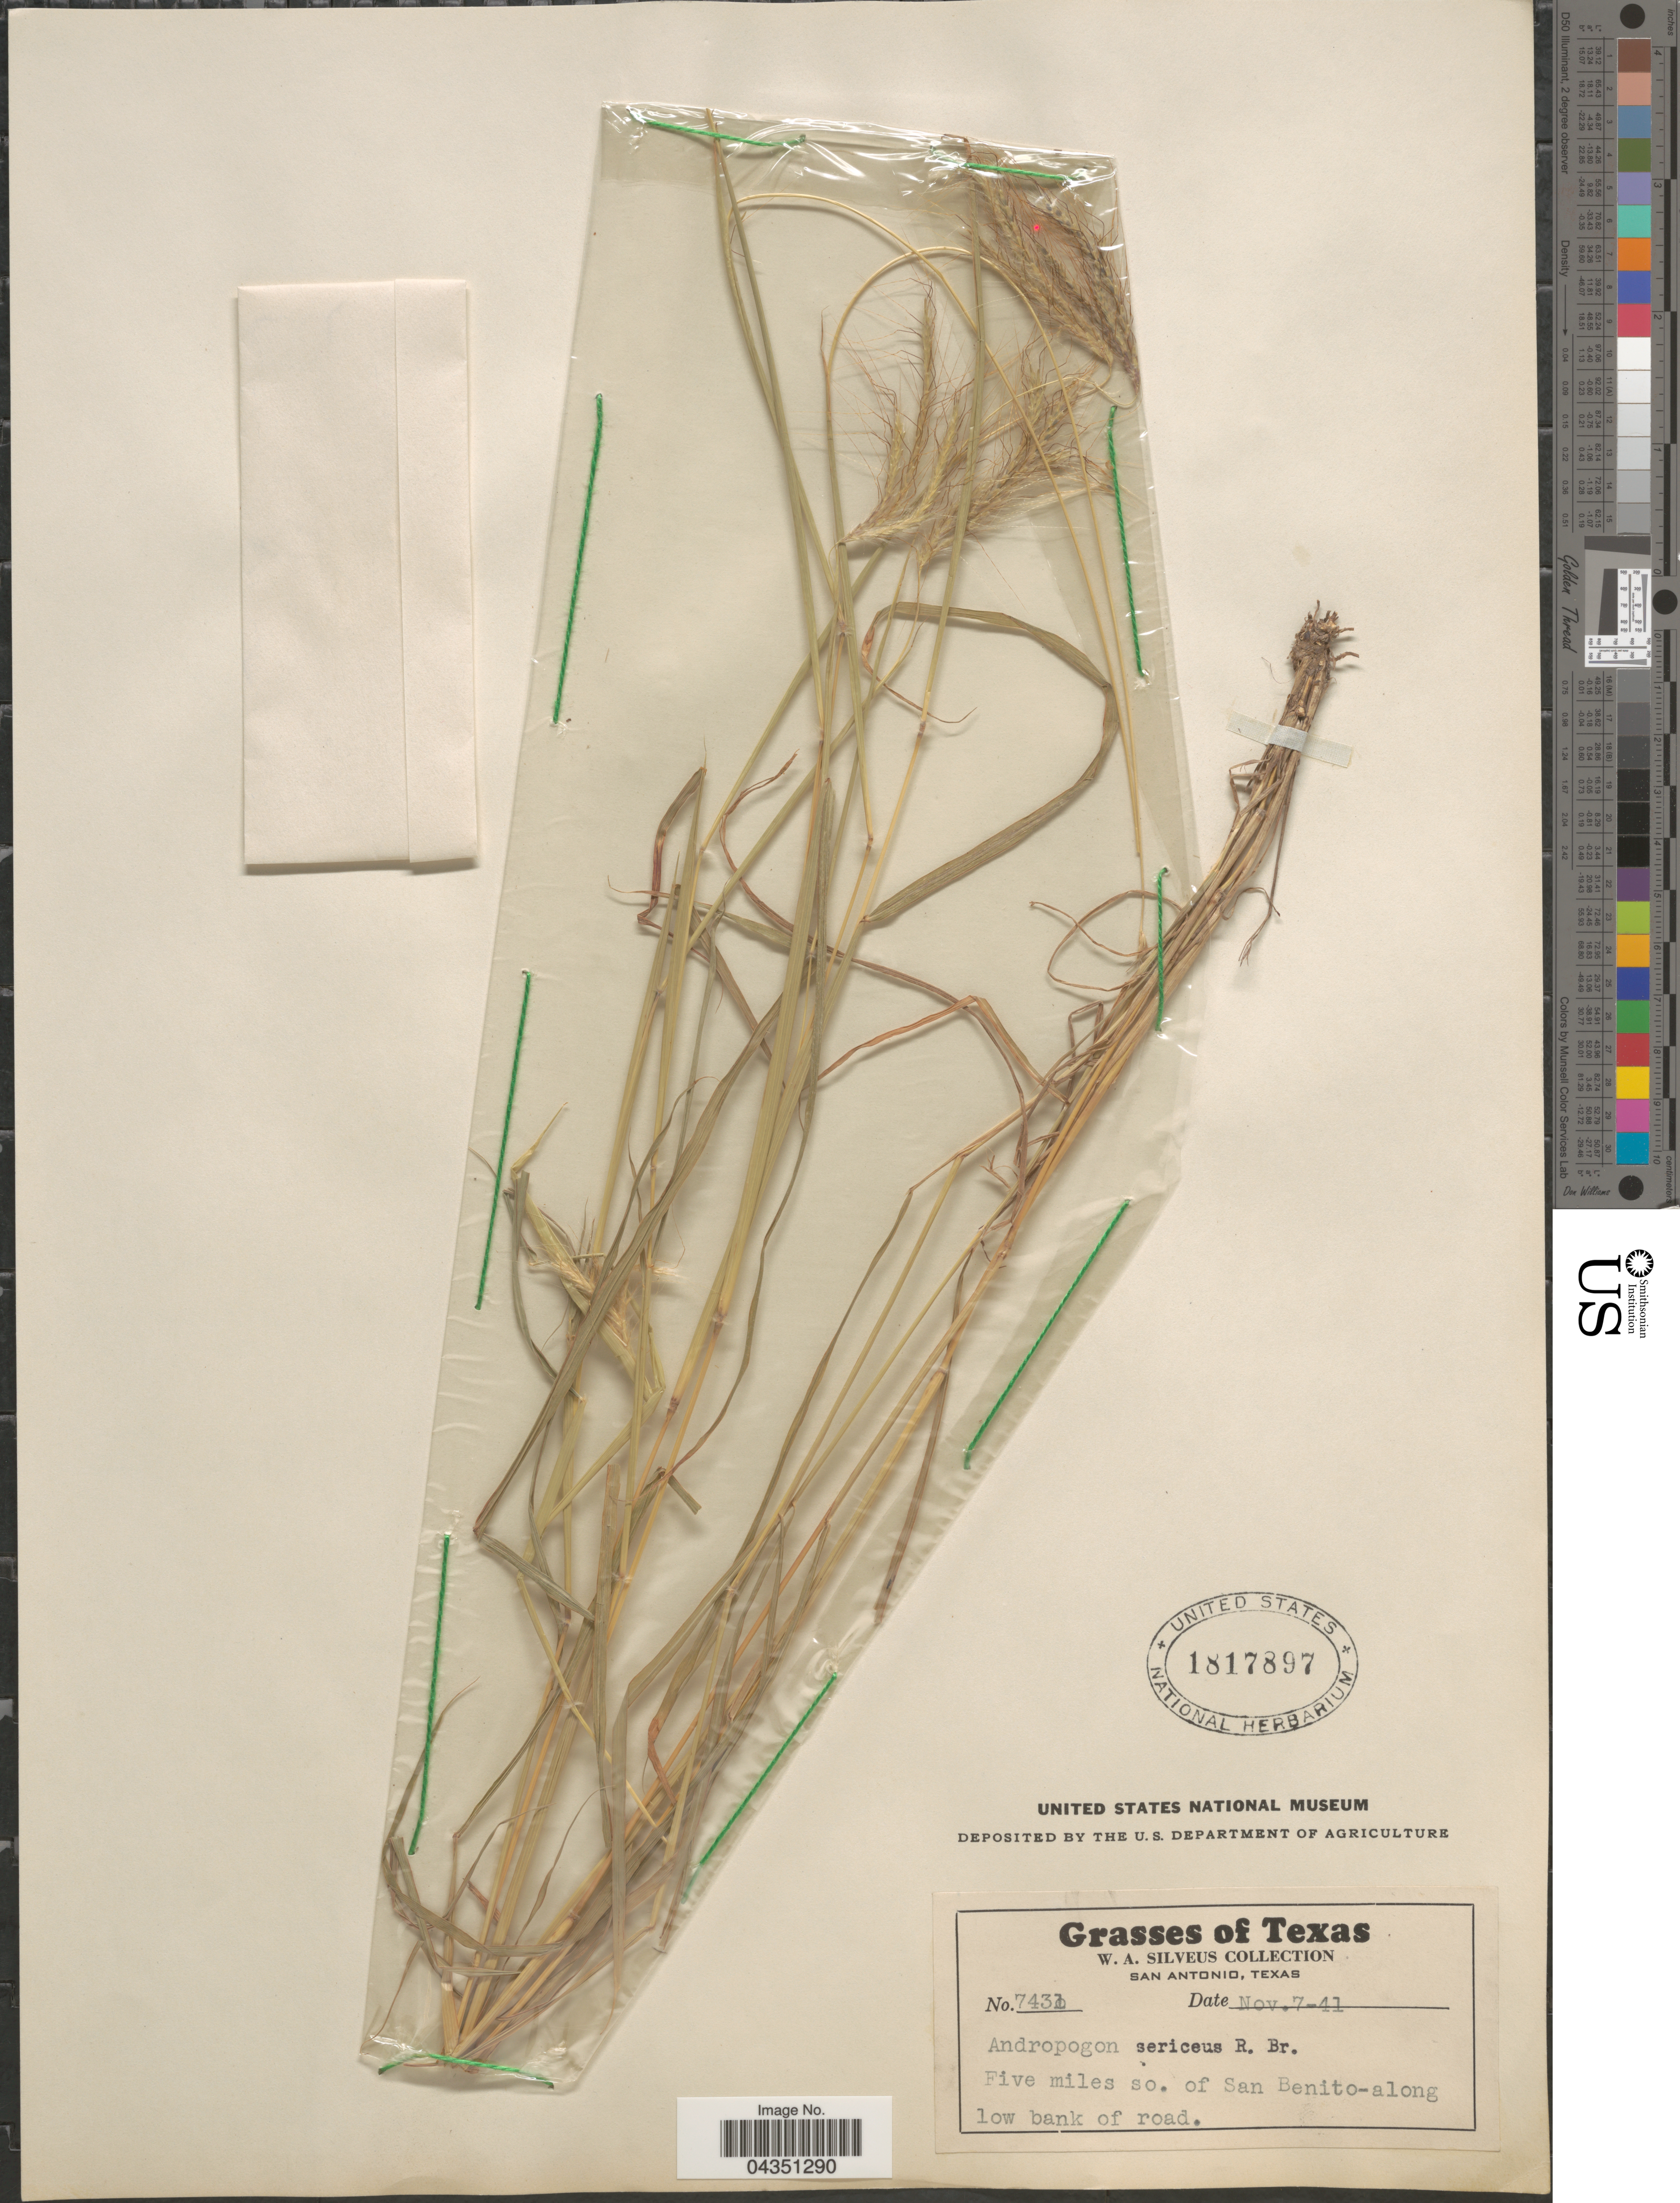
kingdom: Plantae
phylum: Tracheophyta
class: Liliopsida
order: Poales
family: Poaceae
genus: Dichanthium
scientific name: Dichanthium sericeum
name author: (R. Br.) A. Camus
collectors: W. Silveus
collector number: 7431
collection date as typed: Transcribed d/m/y: 7/11/41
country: United States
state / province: Texas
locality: Five miles so. of San Benito- along low bank of road.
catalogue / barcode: US 1817897